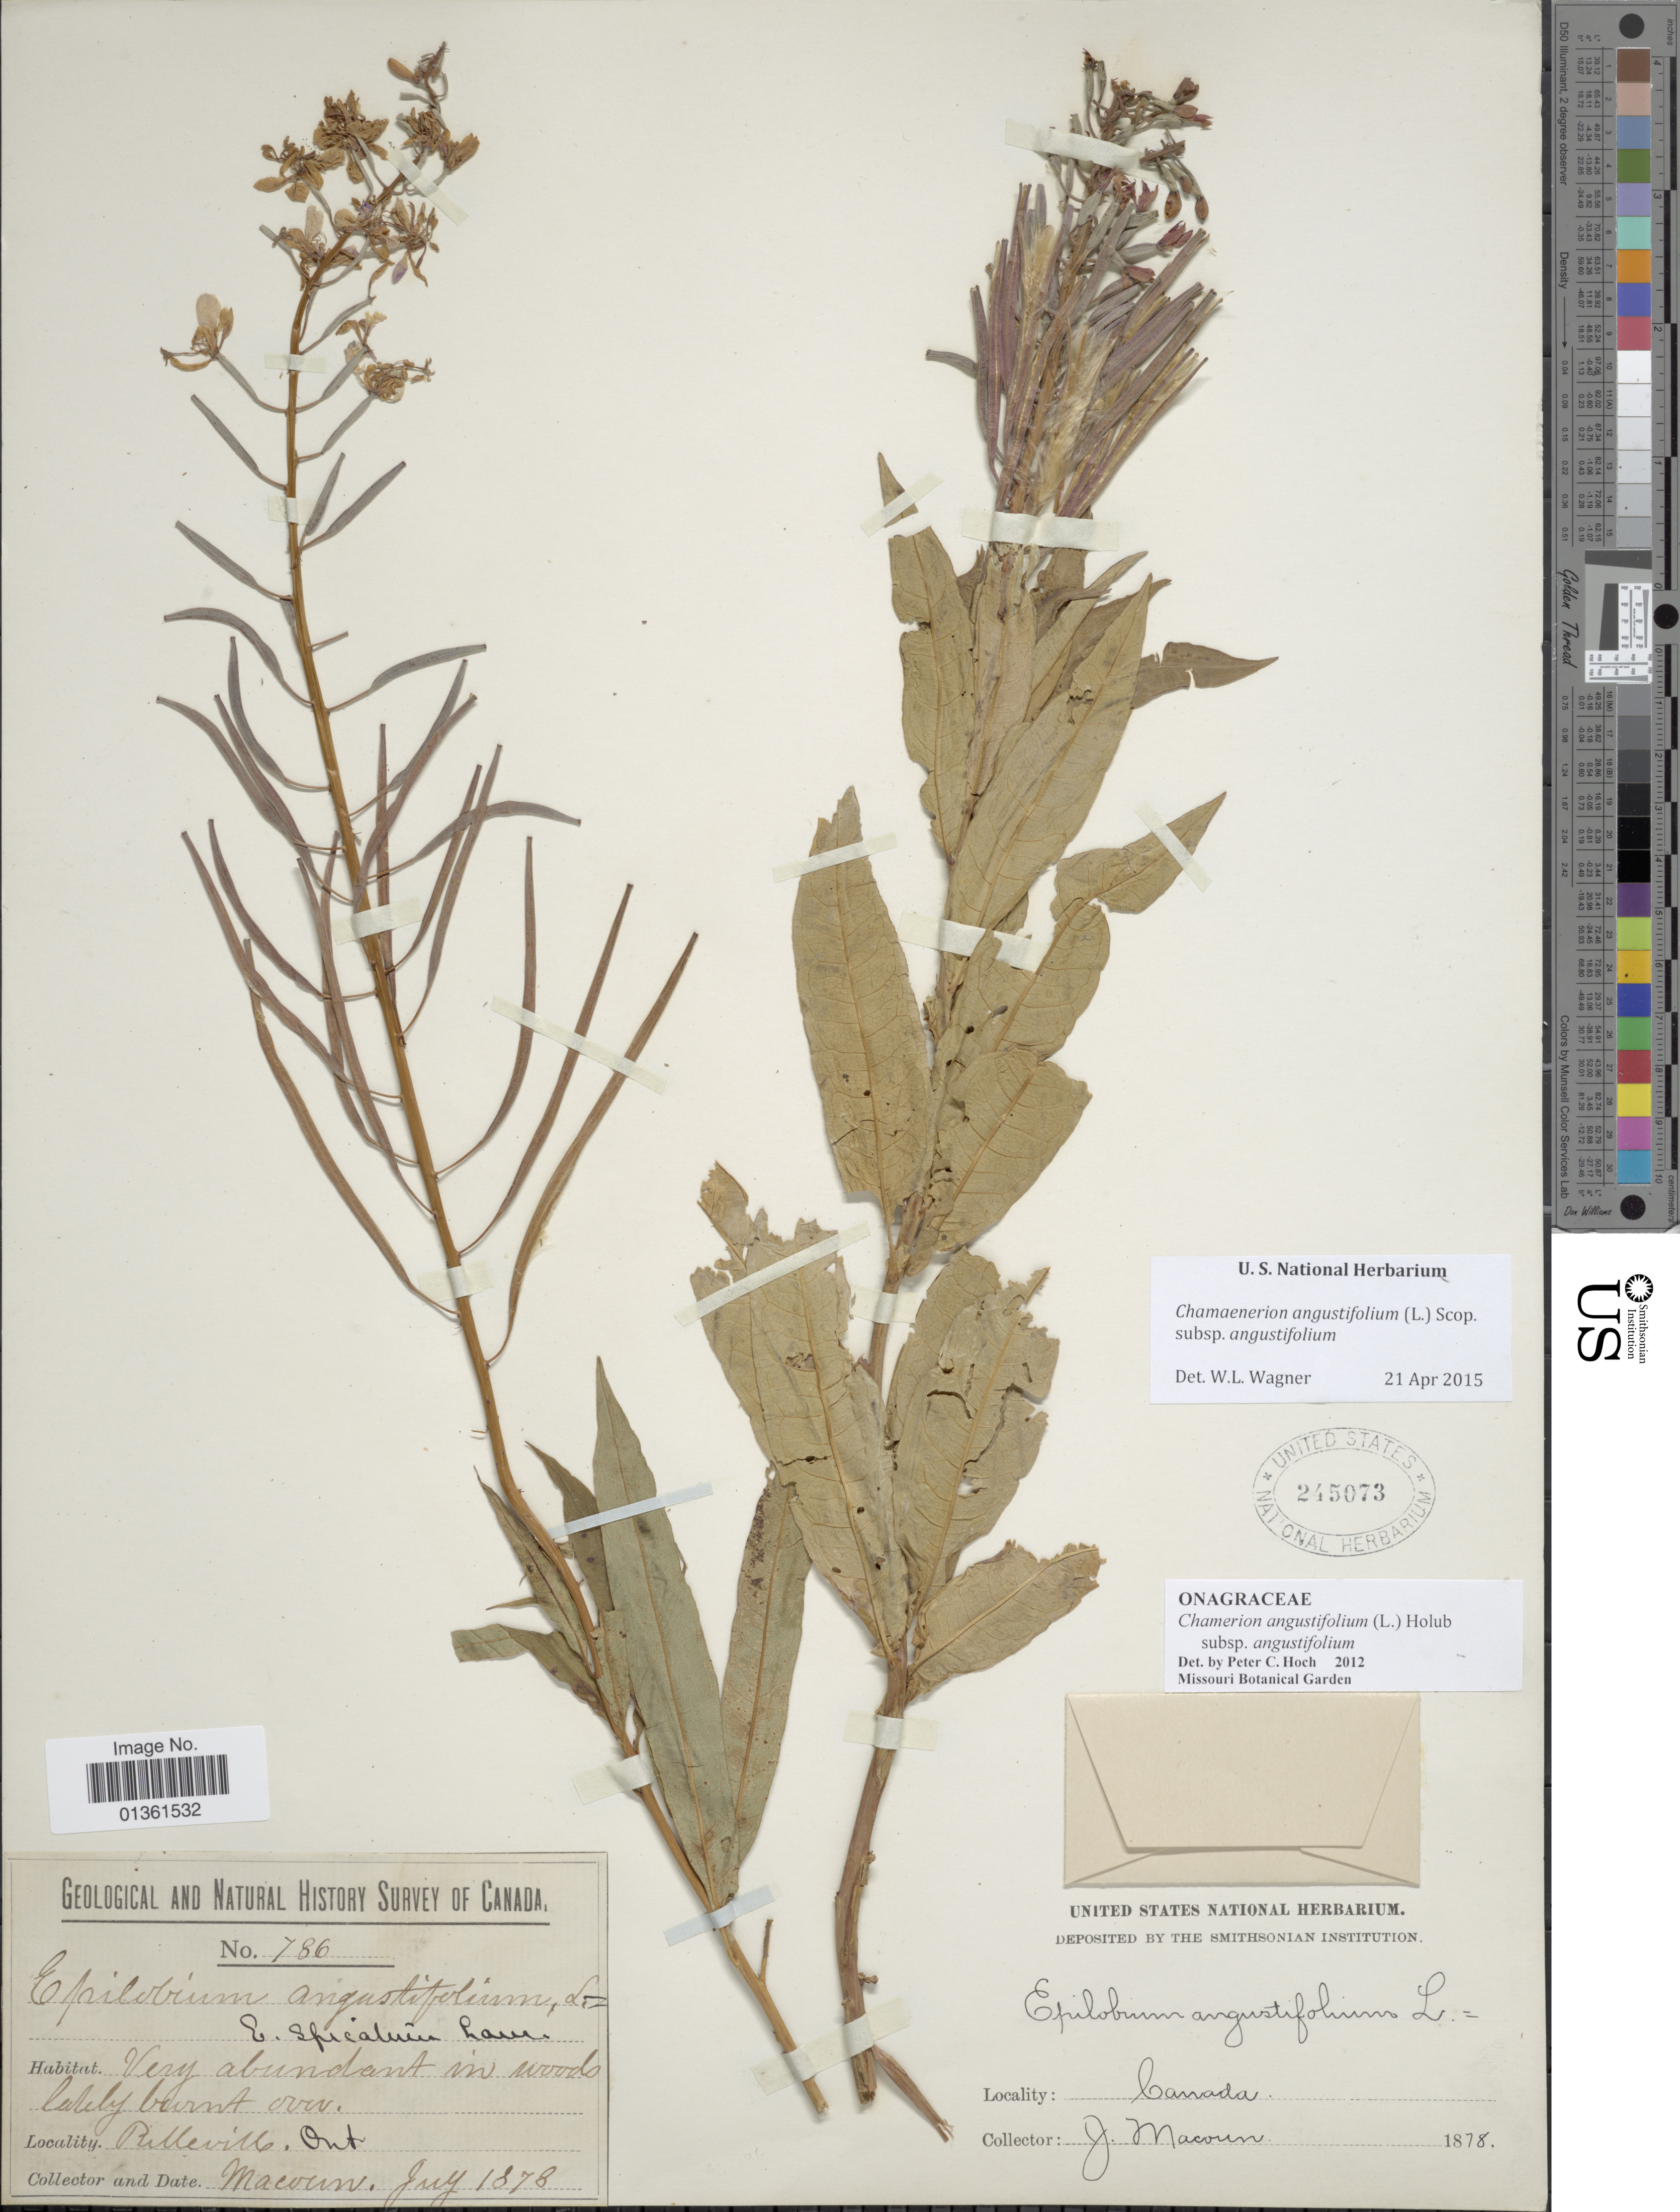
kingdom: Plantae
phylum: Tracheophyta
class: Magnoliopsida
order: Myrtales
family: Onagraceae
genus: Chamaenerion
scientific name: Chamaenerion angustifolium subsp. angustifolium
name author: (L.) Scop.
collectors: J. Macoun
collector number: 786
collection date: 1878-07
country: Canada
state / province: Ontario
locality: Rilleville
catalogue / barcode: US 245073